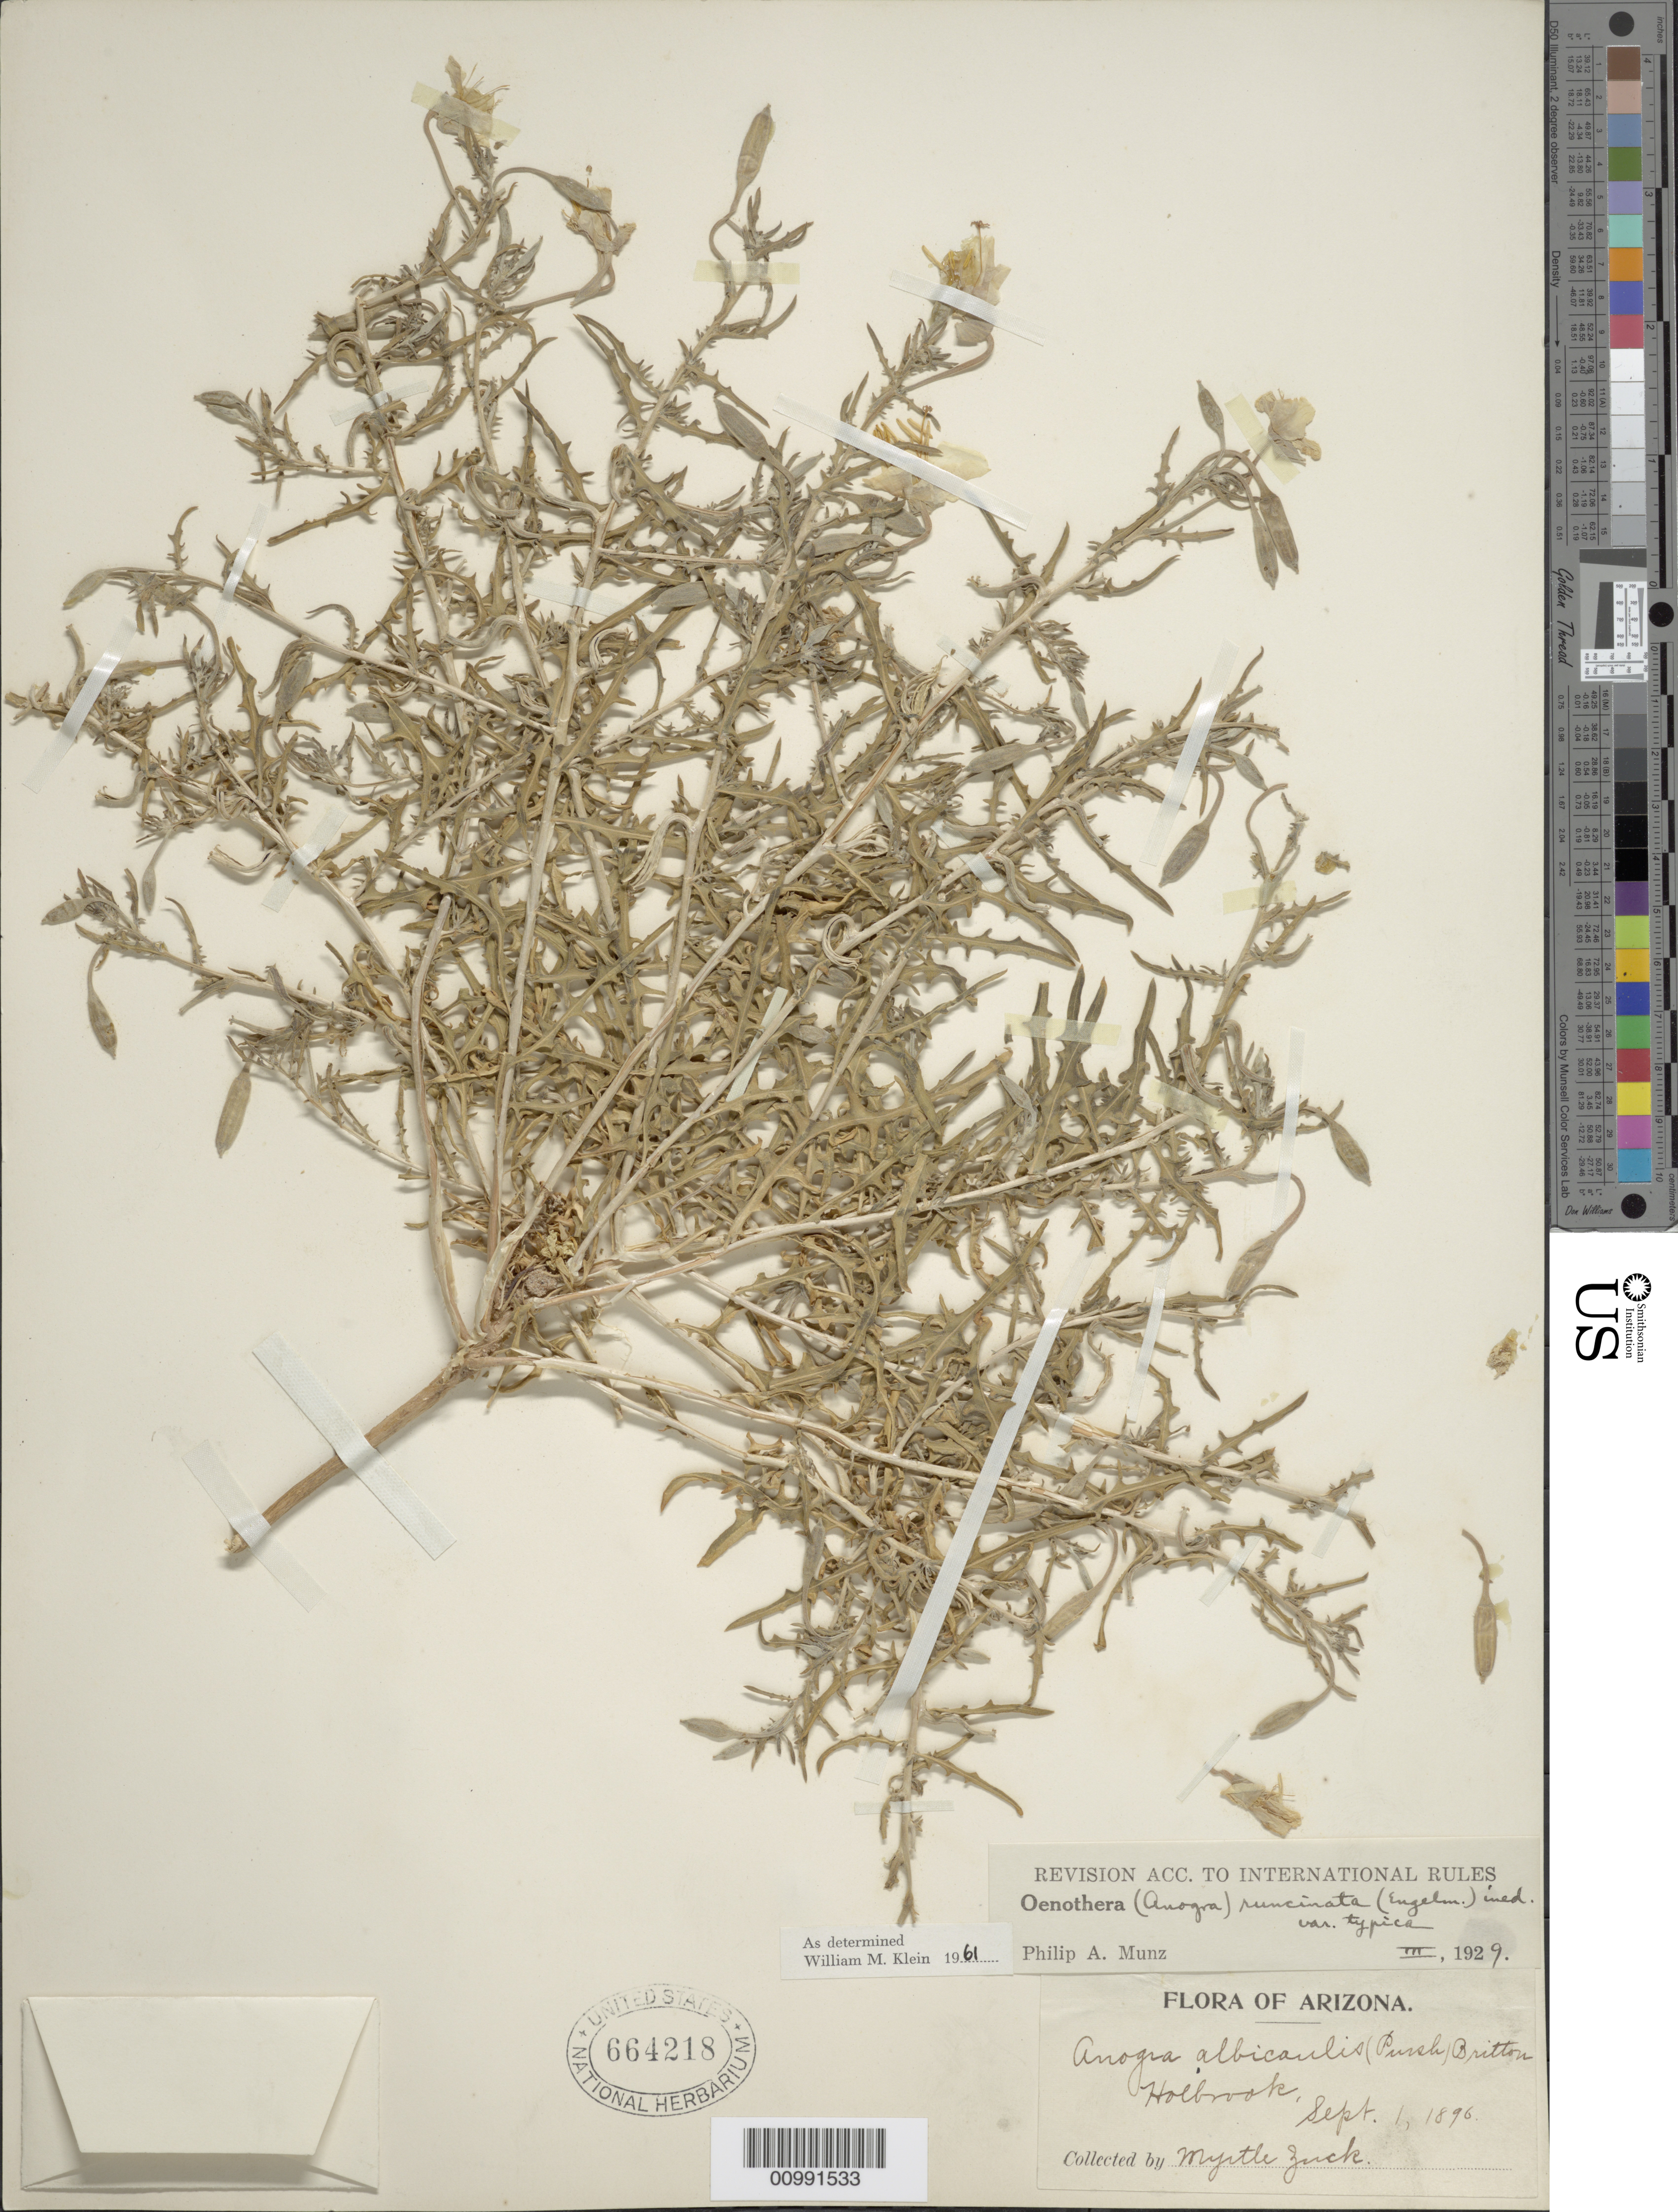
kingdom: Plantae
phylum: Tracheophyta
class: Magnoliopsida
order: Myrtales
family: Onagraceae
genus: Oenothera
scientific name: Oenothera pallida subsp. runcinata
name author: (Engelm.) Munz & W.M. Klein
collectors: M. Zuck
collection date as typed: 01 Sep 1896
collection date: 1896-09-01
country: United States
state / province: Arizona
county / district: Navajo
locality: Holbrook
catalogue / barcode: US 664218